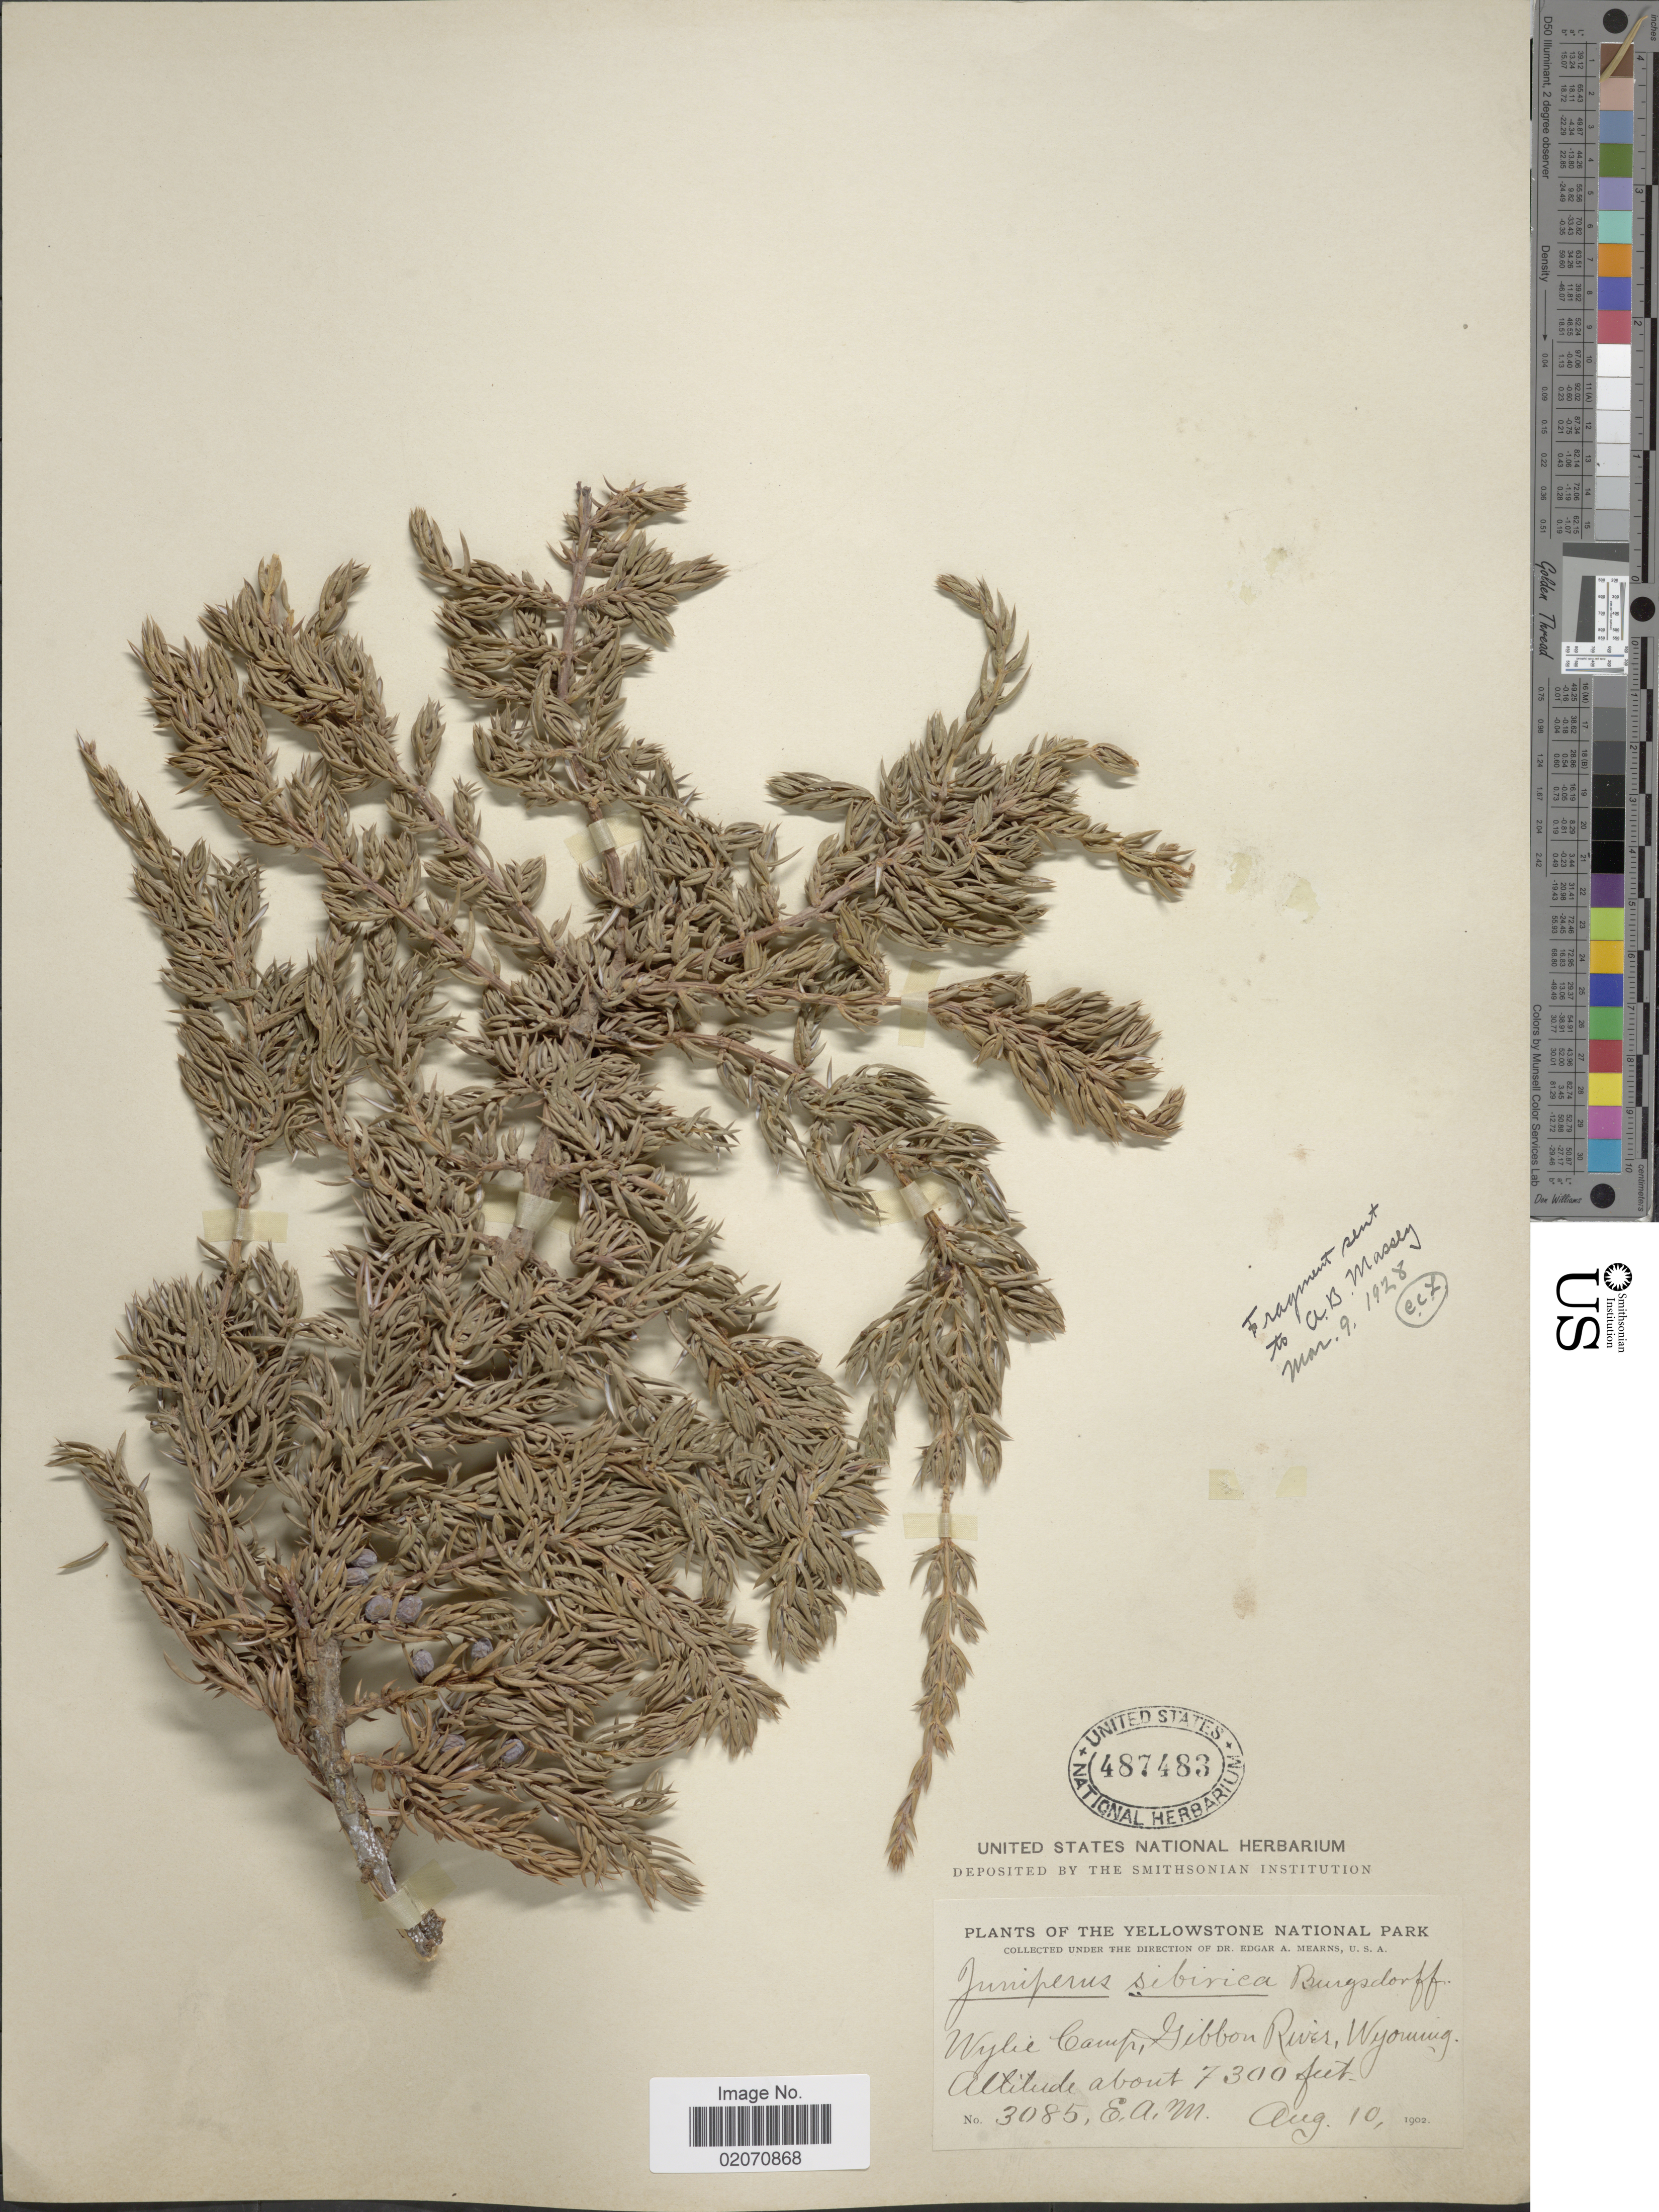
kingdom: Plantae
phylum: Tracheophyta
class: Pinopsida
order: Pinales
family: Cupressaceae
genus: Juniperus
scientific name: Juniperus communis subsp. nana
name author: (Willd.) Syme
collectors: E. A. Mearns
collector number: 3085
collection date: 1902-08-10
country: United States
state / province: Wyoming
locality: Wylie Camp, Gibbon River, Yellowstone National Park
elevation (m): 2225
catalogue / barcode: US 487483